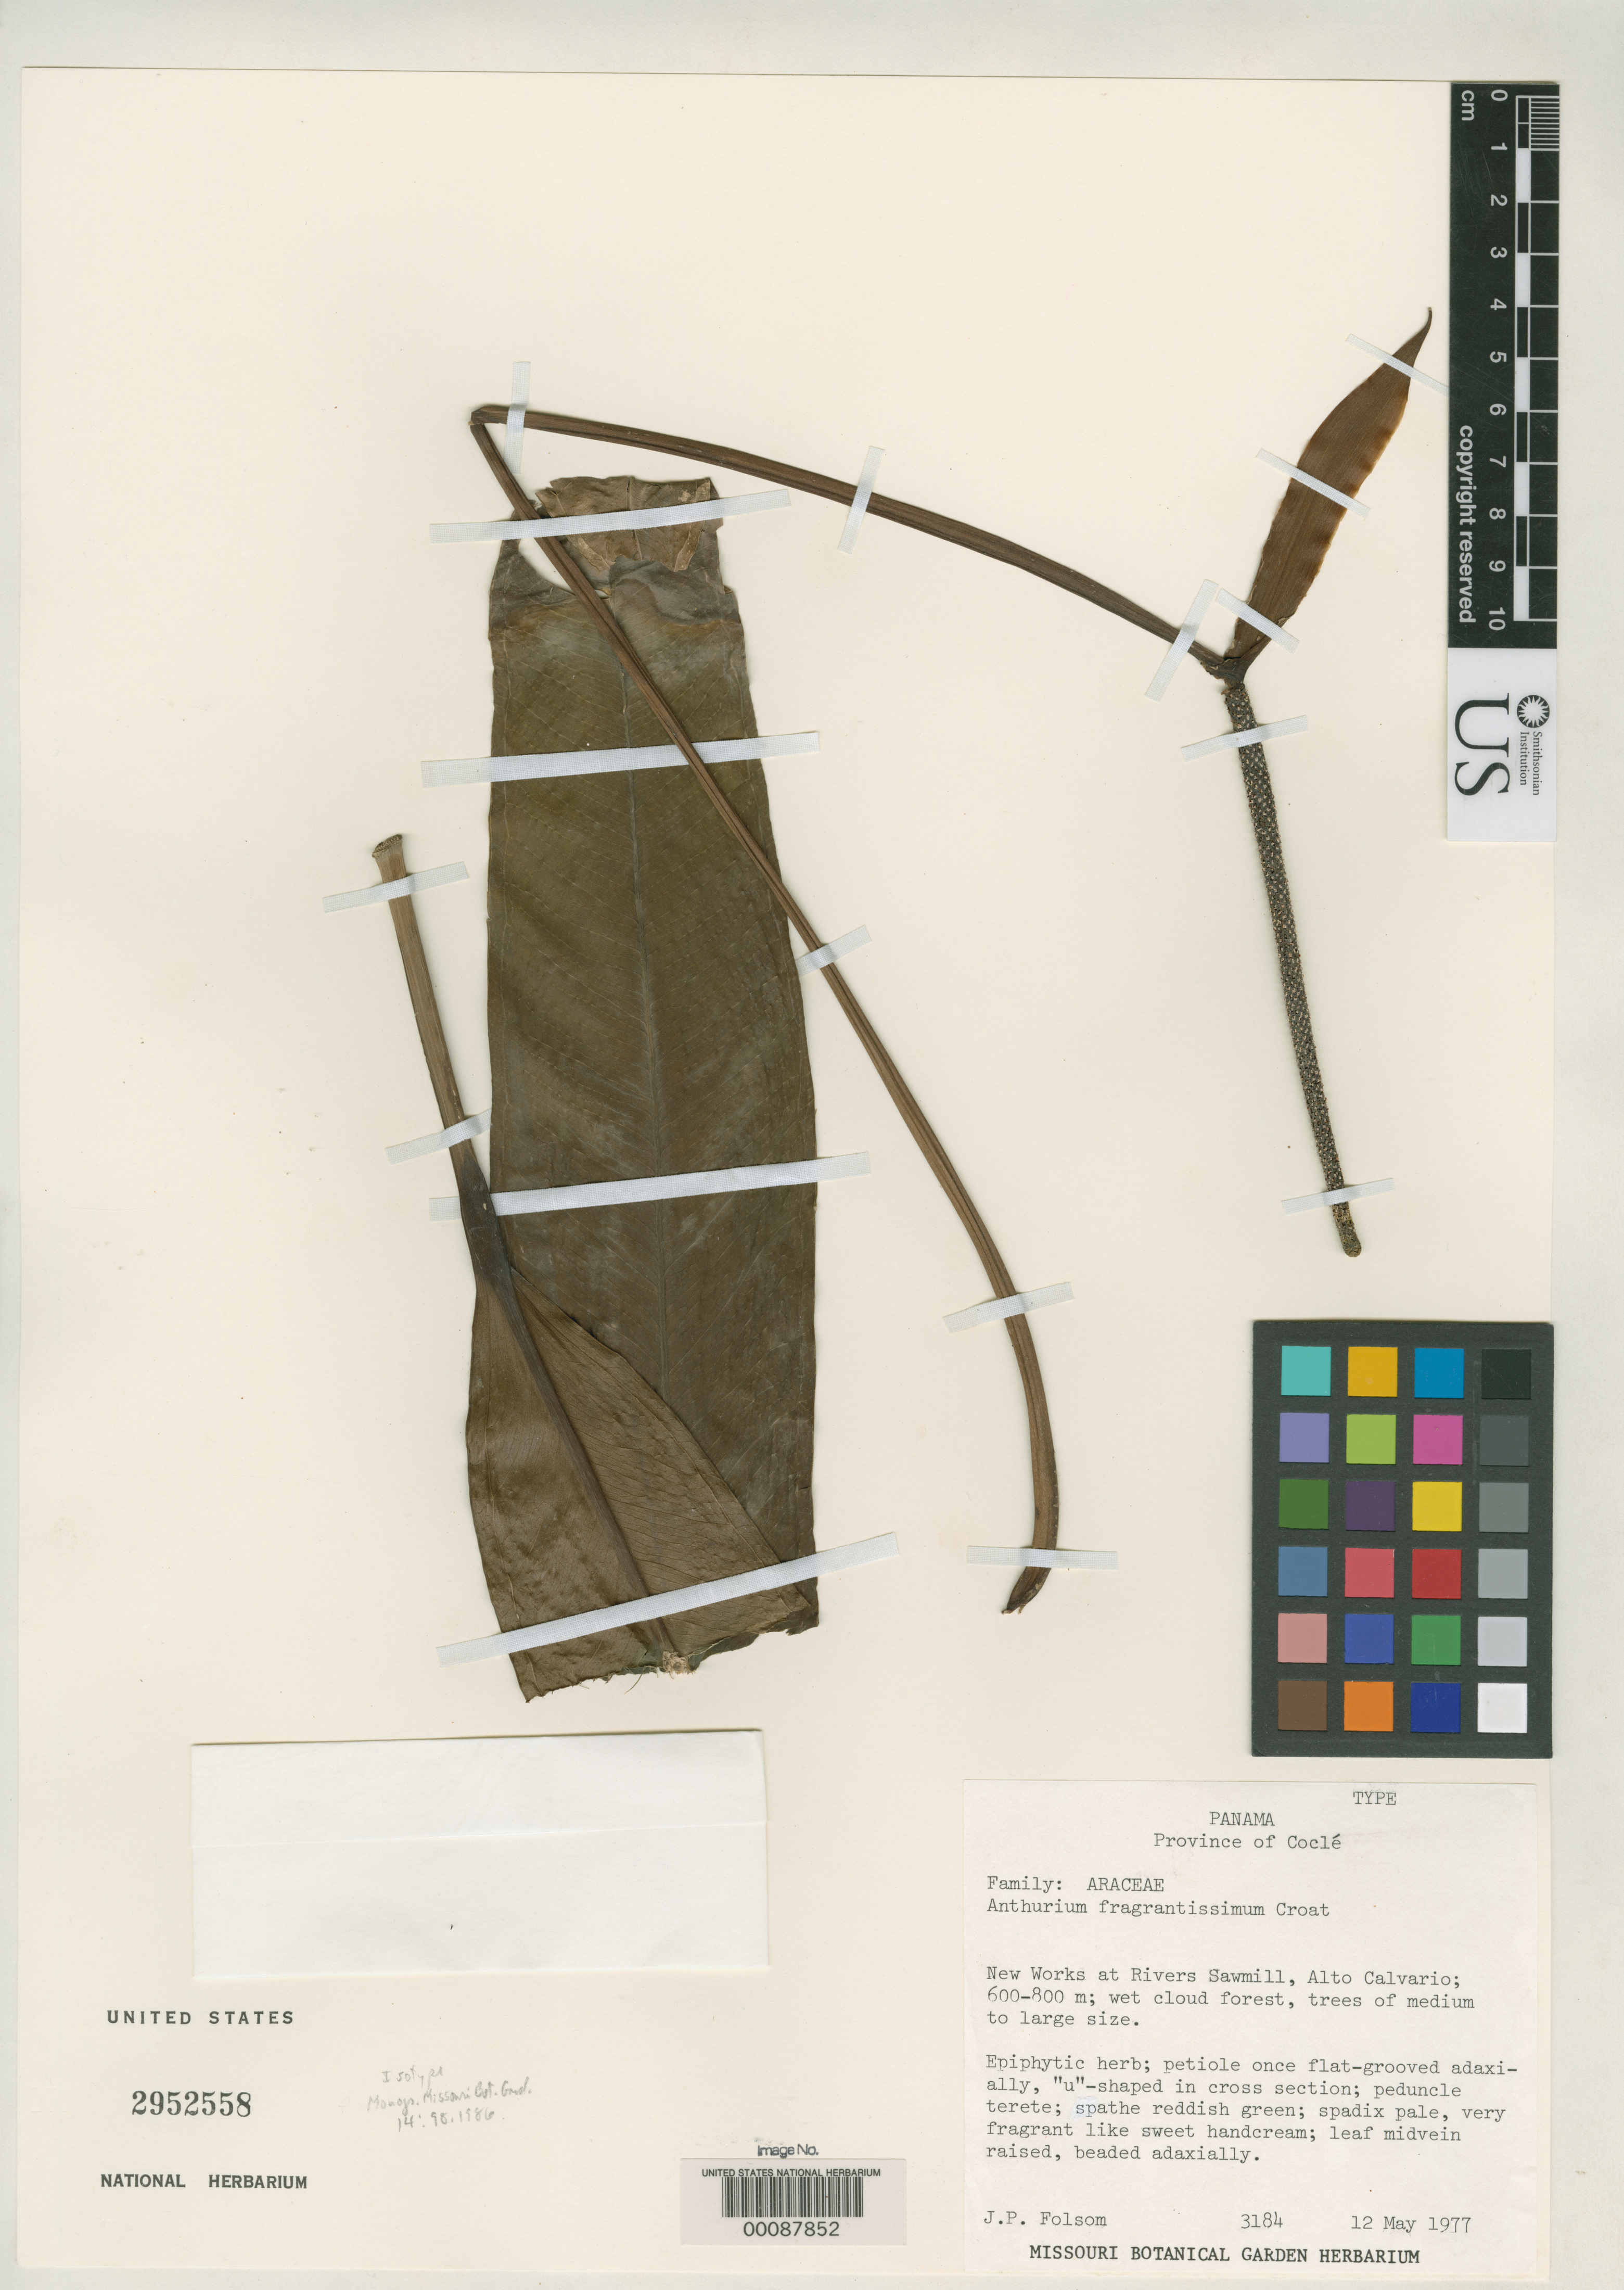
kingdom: Plantae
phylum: Tracheophyta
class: Liliopsida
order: Alismatales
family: Araceae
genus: Anthurium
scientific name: Anthurium fragrantissimum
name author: Croat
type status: Isotype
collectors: J. P. Folsom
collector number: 3184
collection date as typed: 12 May 1977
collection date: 1977-05-12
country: Panama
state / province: Coclé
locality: New works at Rivers sawmill, Alto Calvario.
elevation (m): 600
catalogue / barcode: US 2952558